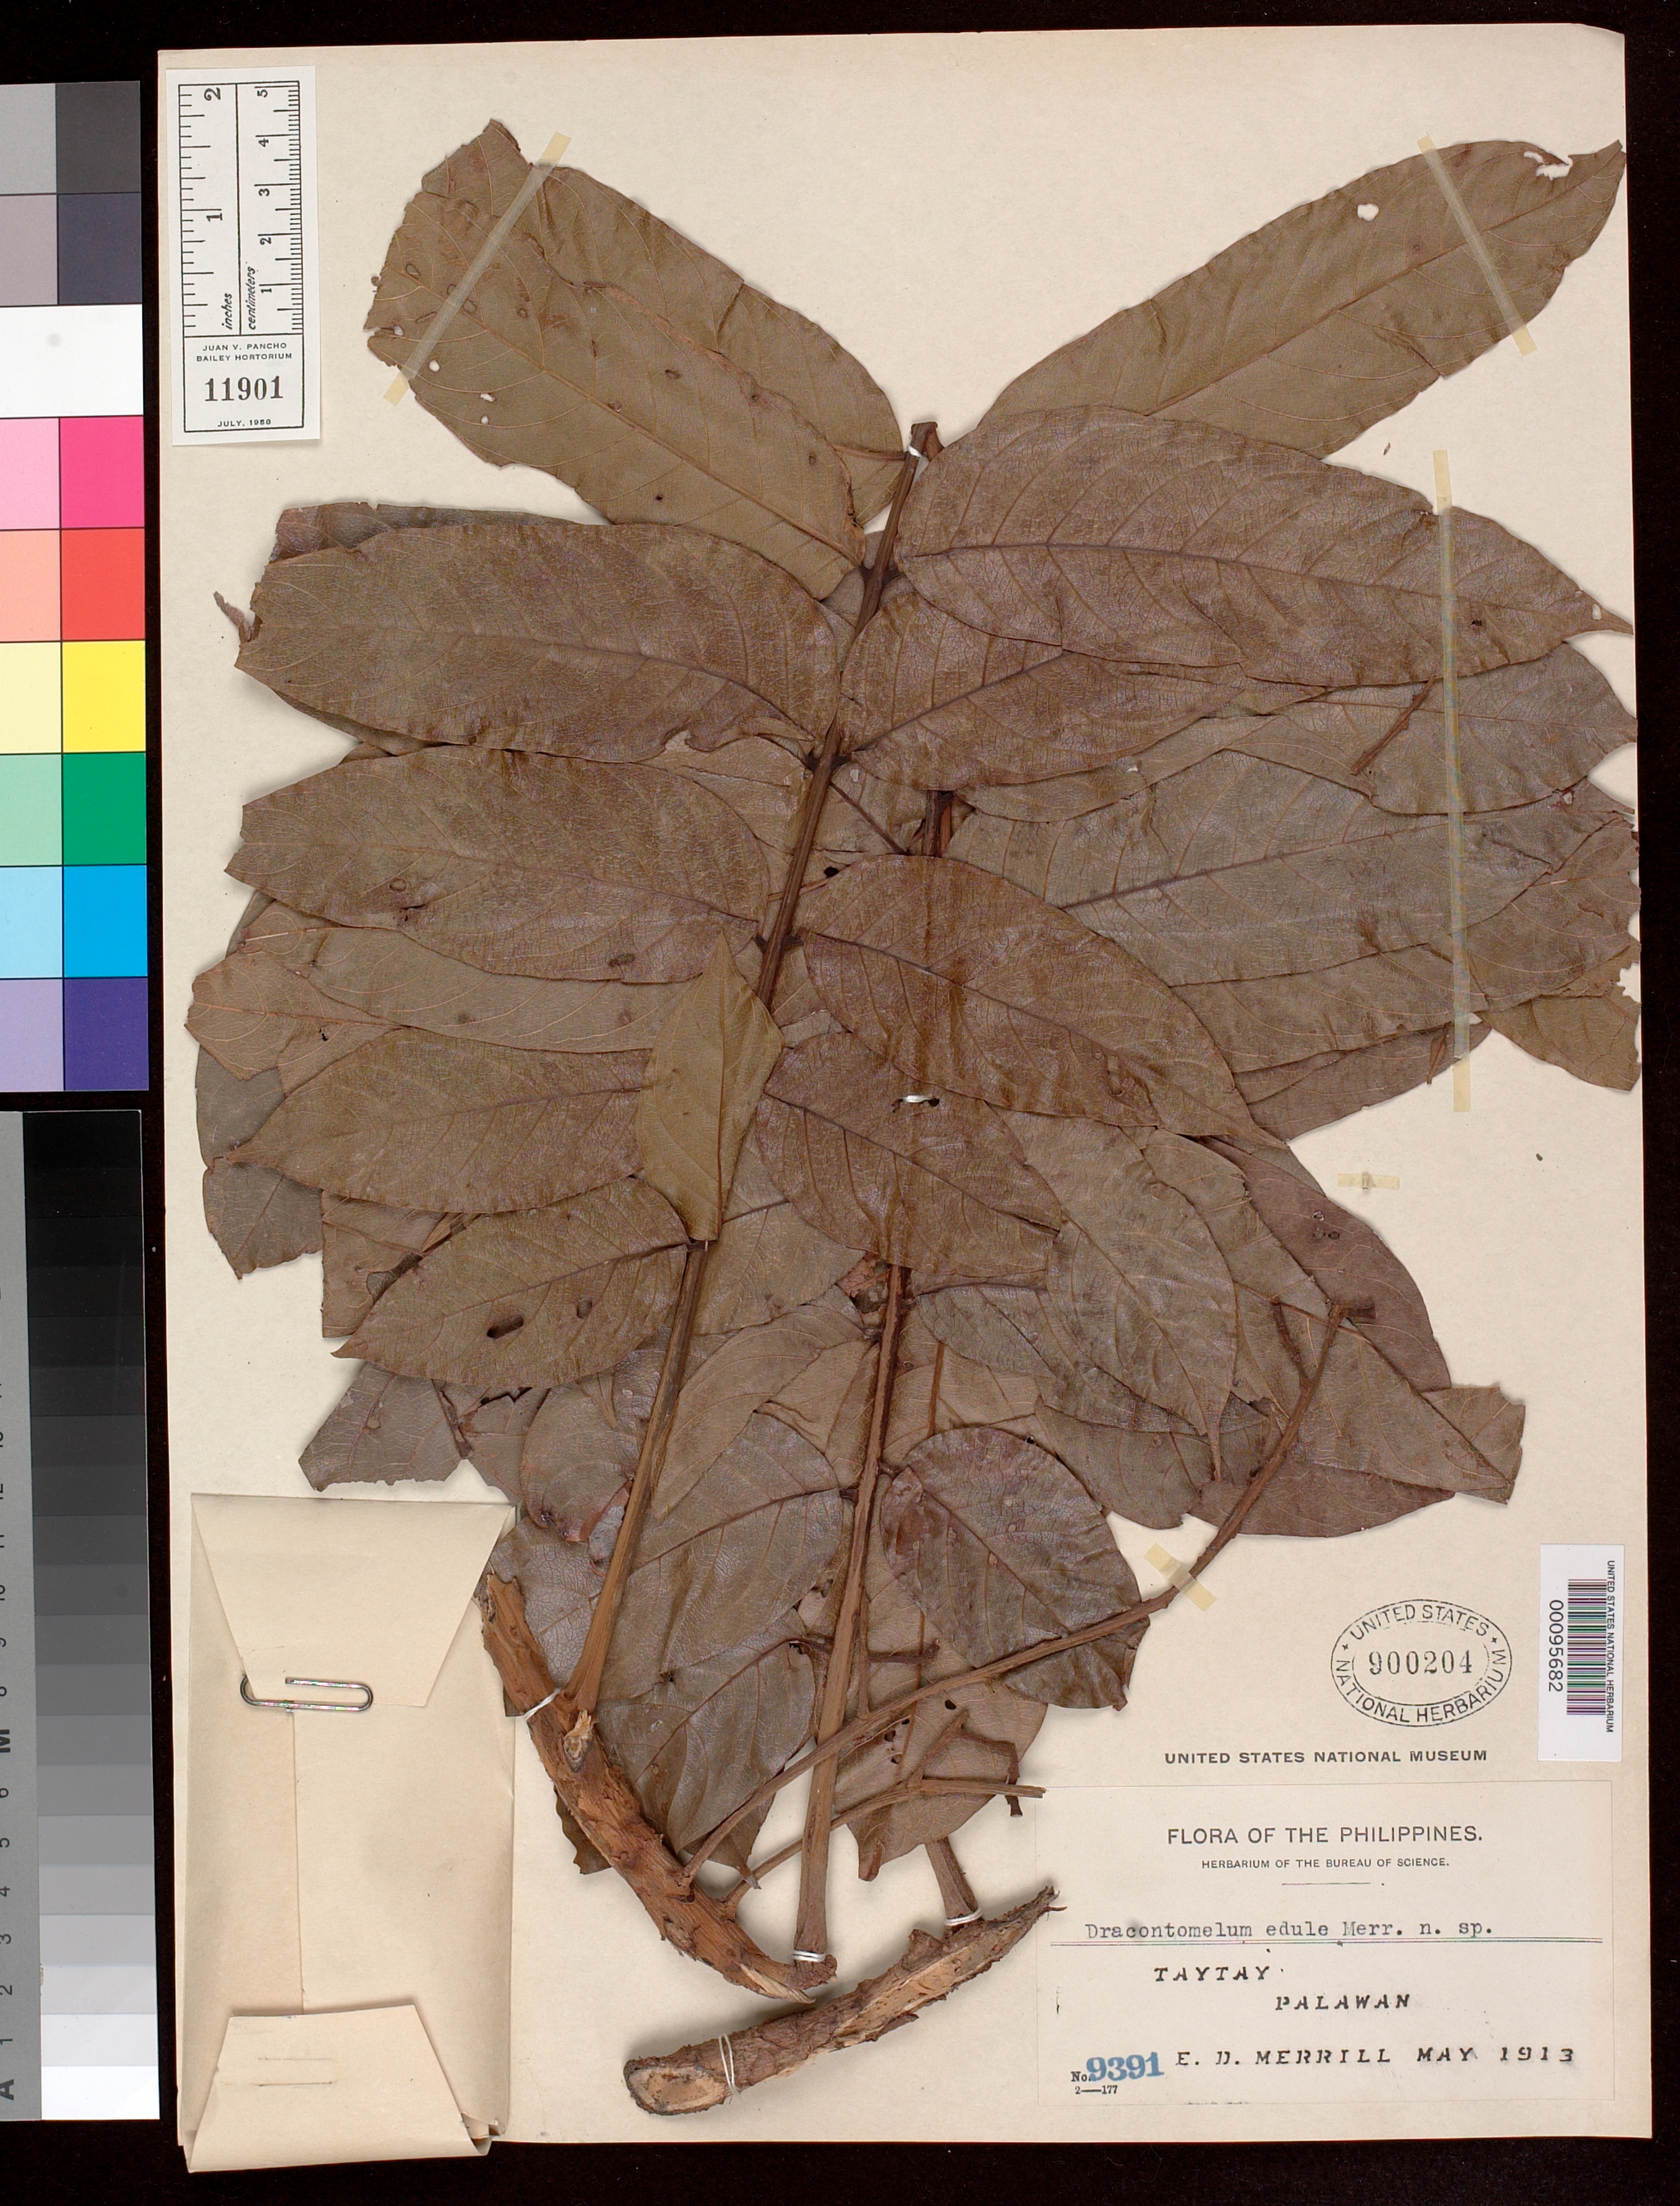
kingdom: Plantae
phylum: Tracheophyta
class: Magnoliopsida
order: Sapindales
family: Anacardiaceae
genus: Dracontomelon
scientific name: Dracontomelon edule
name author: Merr.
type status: Isotype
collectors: E. D. Merrill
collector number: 9391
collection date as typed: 14 May 1913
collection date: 1913-05-14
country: Philippines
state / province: Mimaropa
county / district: Palawan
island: Palawan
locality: Taytay.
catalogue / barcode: US 900204